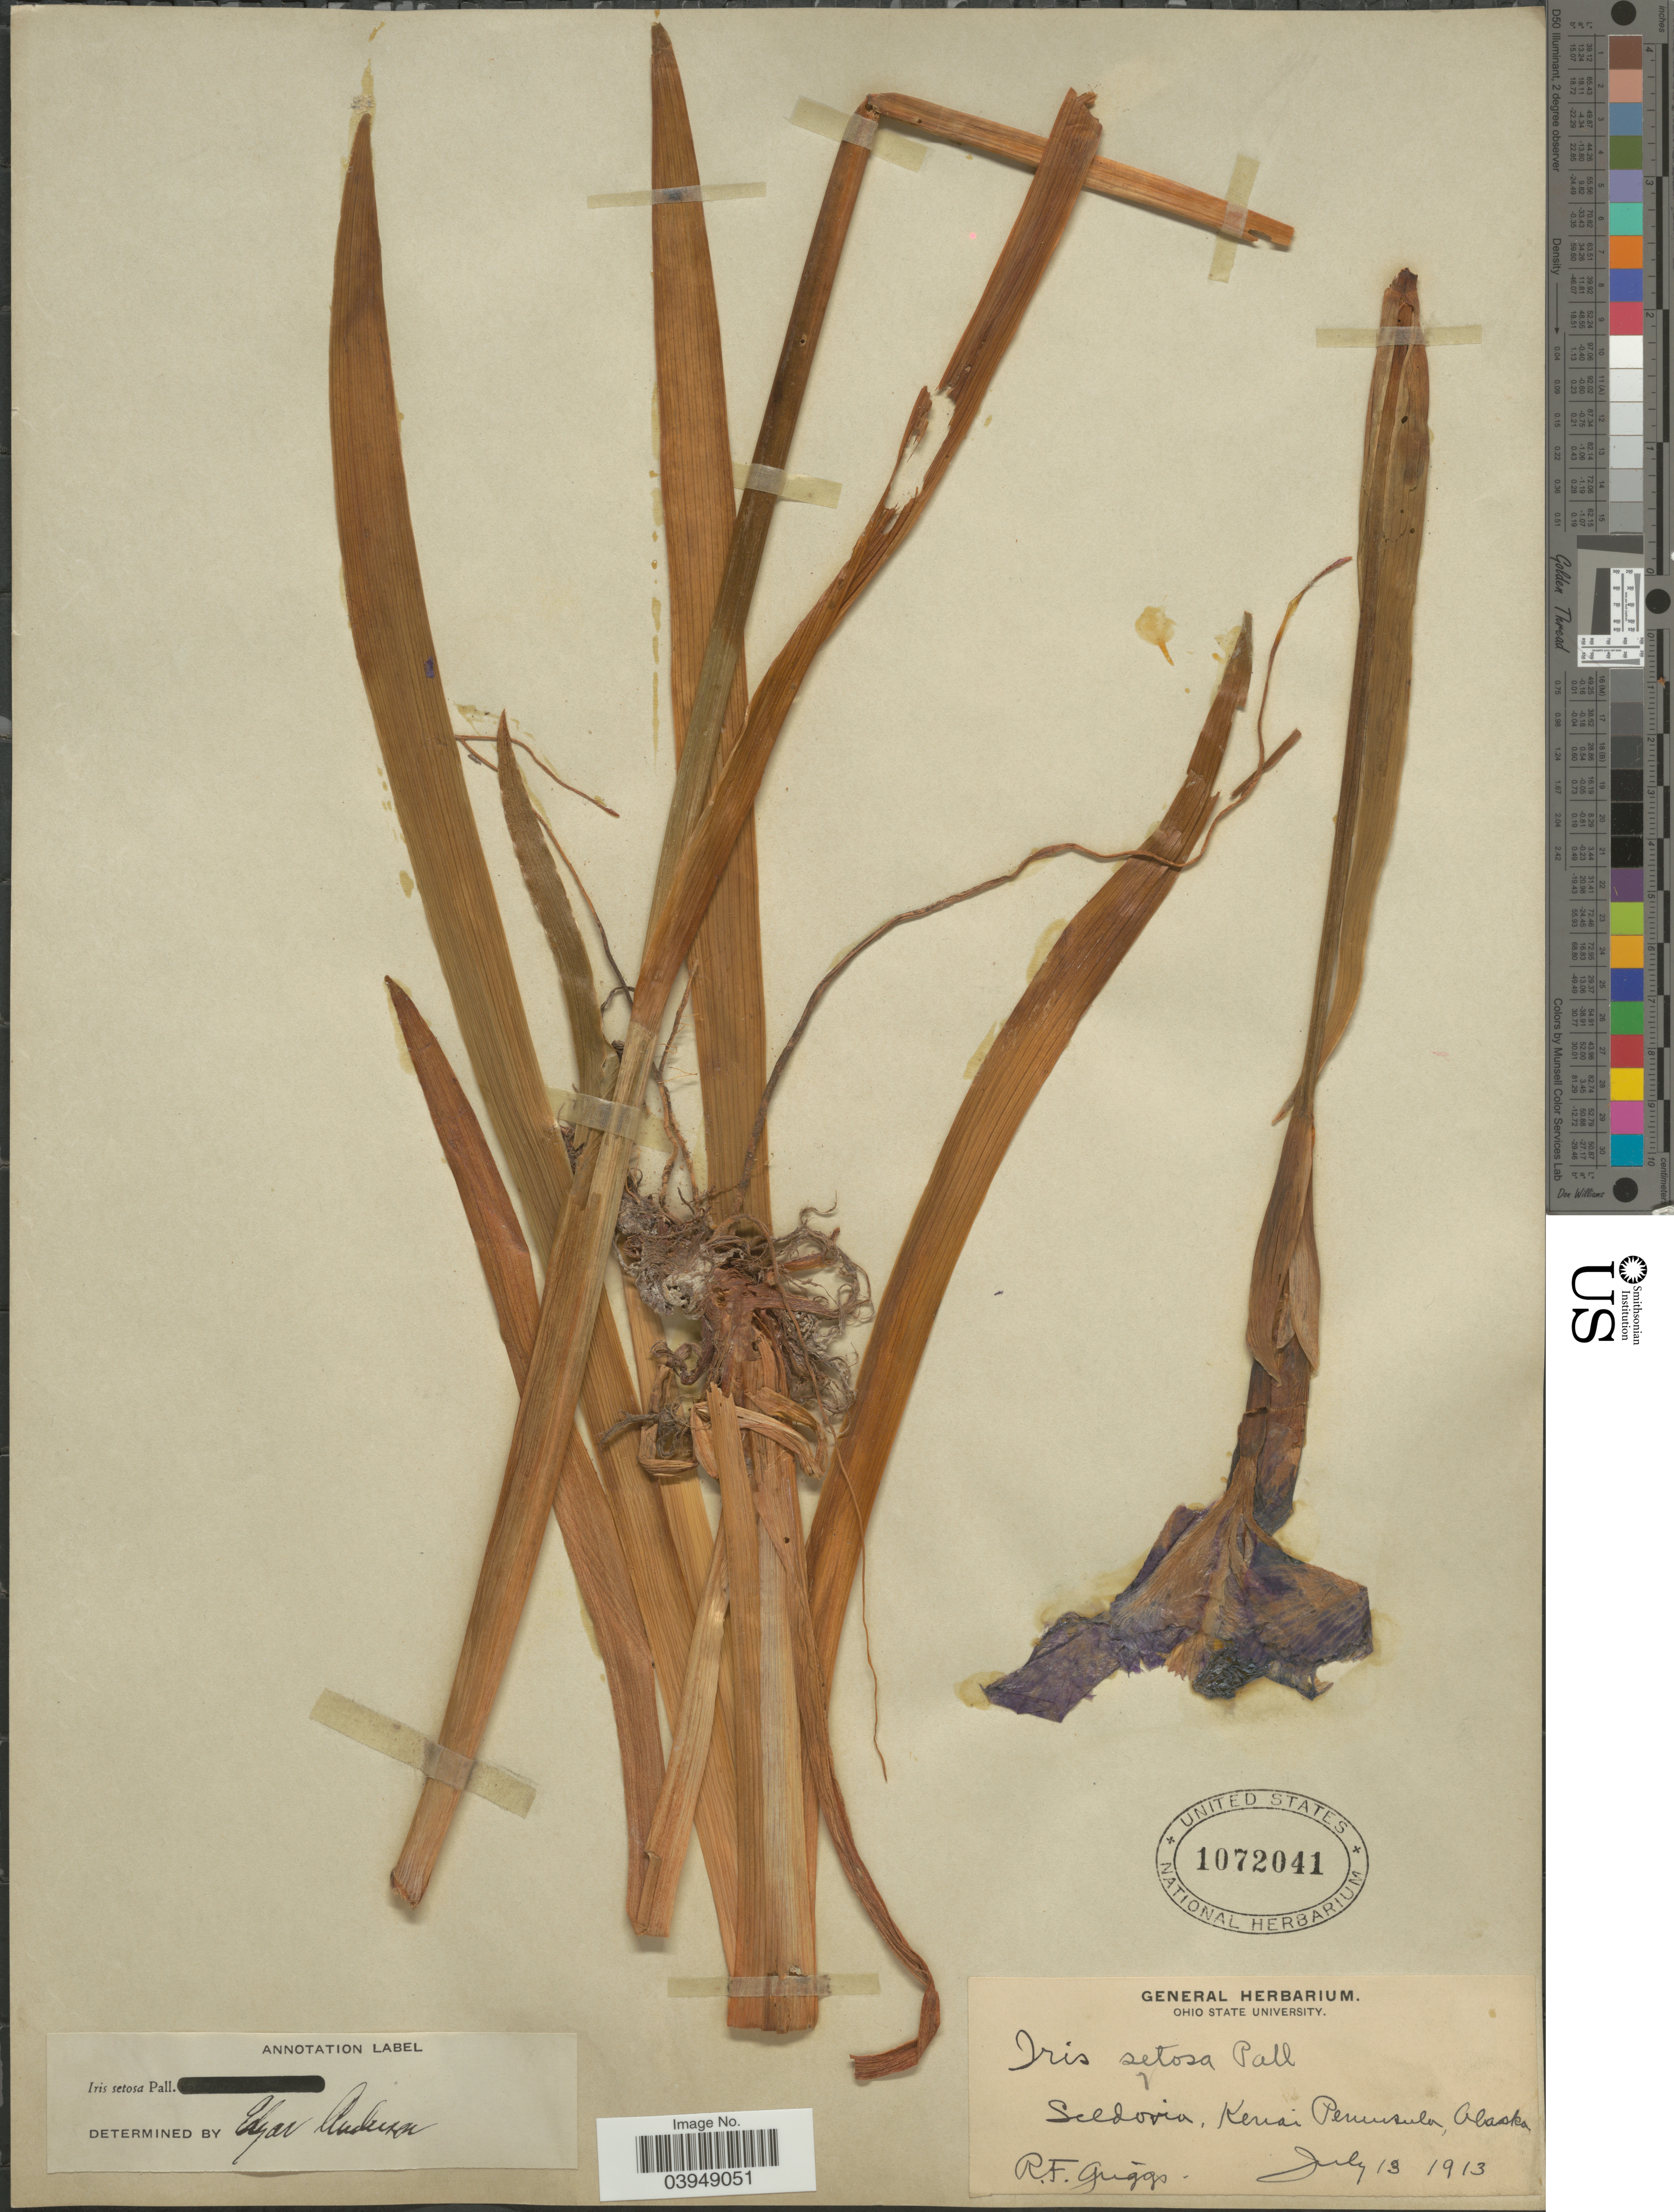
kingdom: Plantae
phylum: Tracheophyta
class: Liliopsida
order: Asparagales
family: Iridaceae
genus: Iris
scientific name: Iris setosa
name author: Pall. ex Link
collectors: R. F. Griggs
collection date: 1913-07-13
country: United States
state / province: Alaska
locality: Seldovia, Kenai Peninsula.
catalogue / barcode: US 1072041